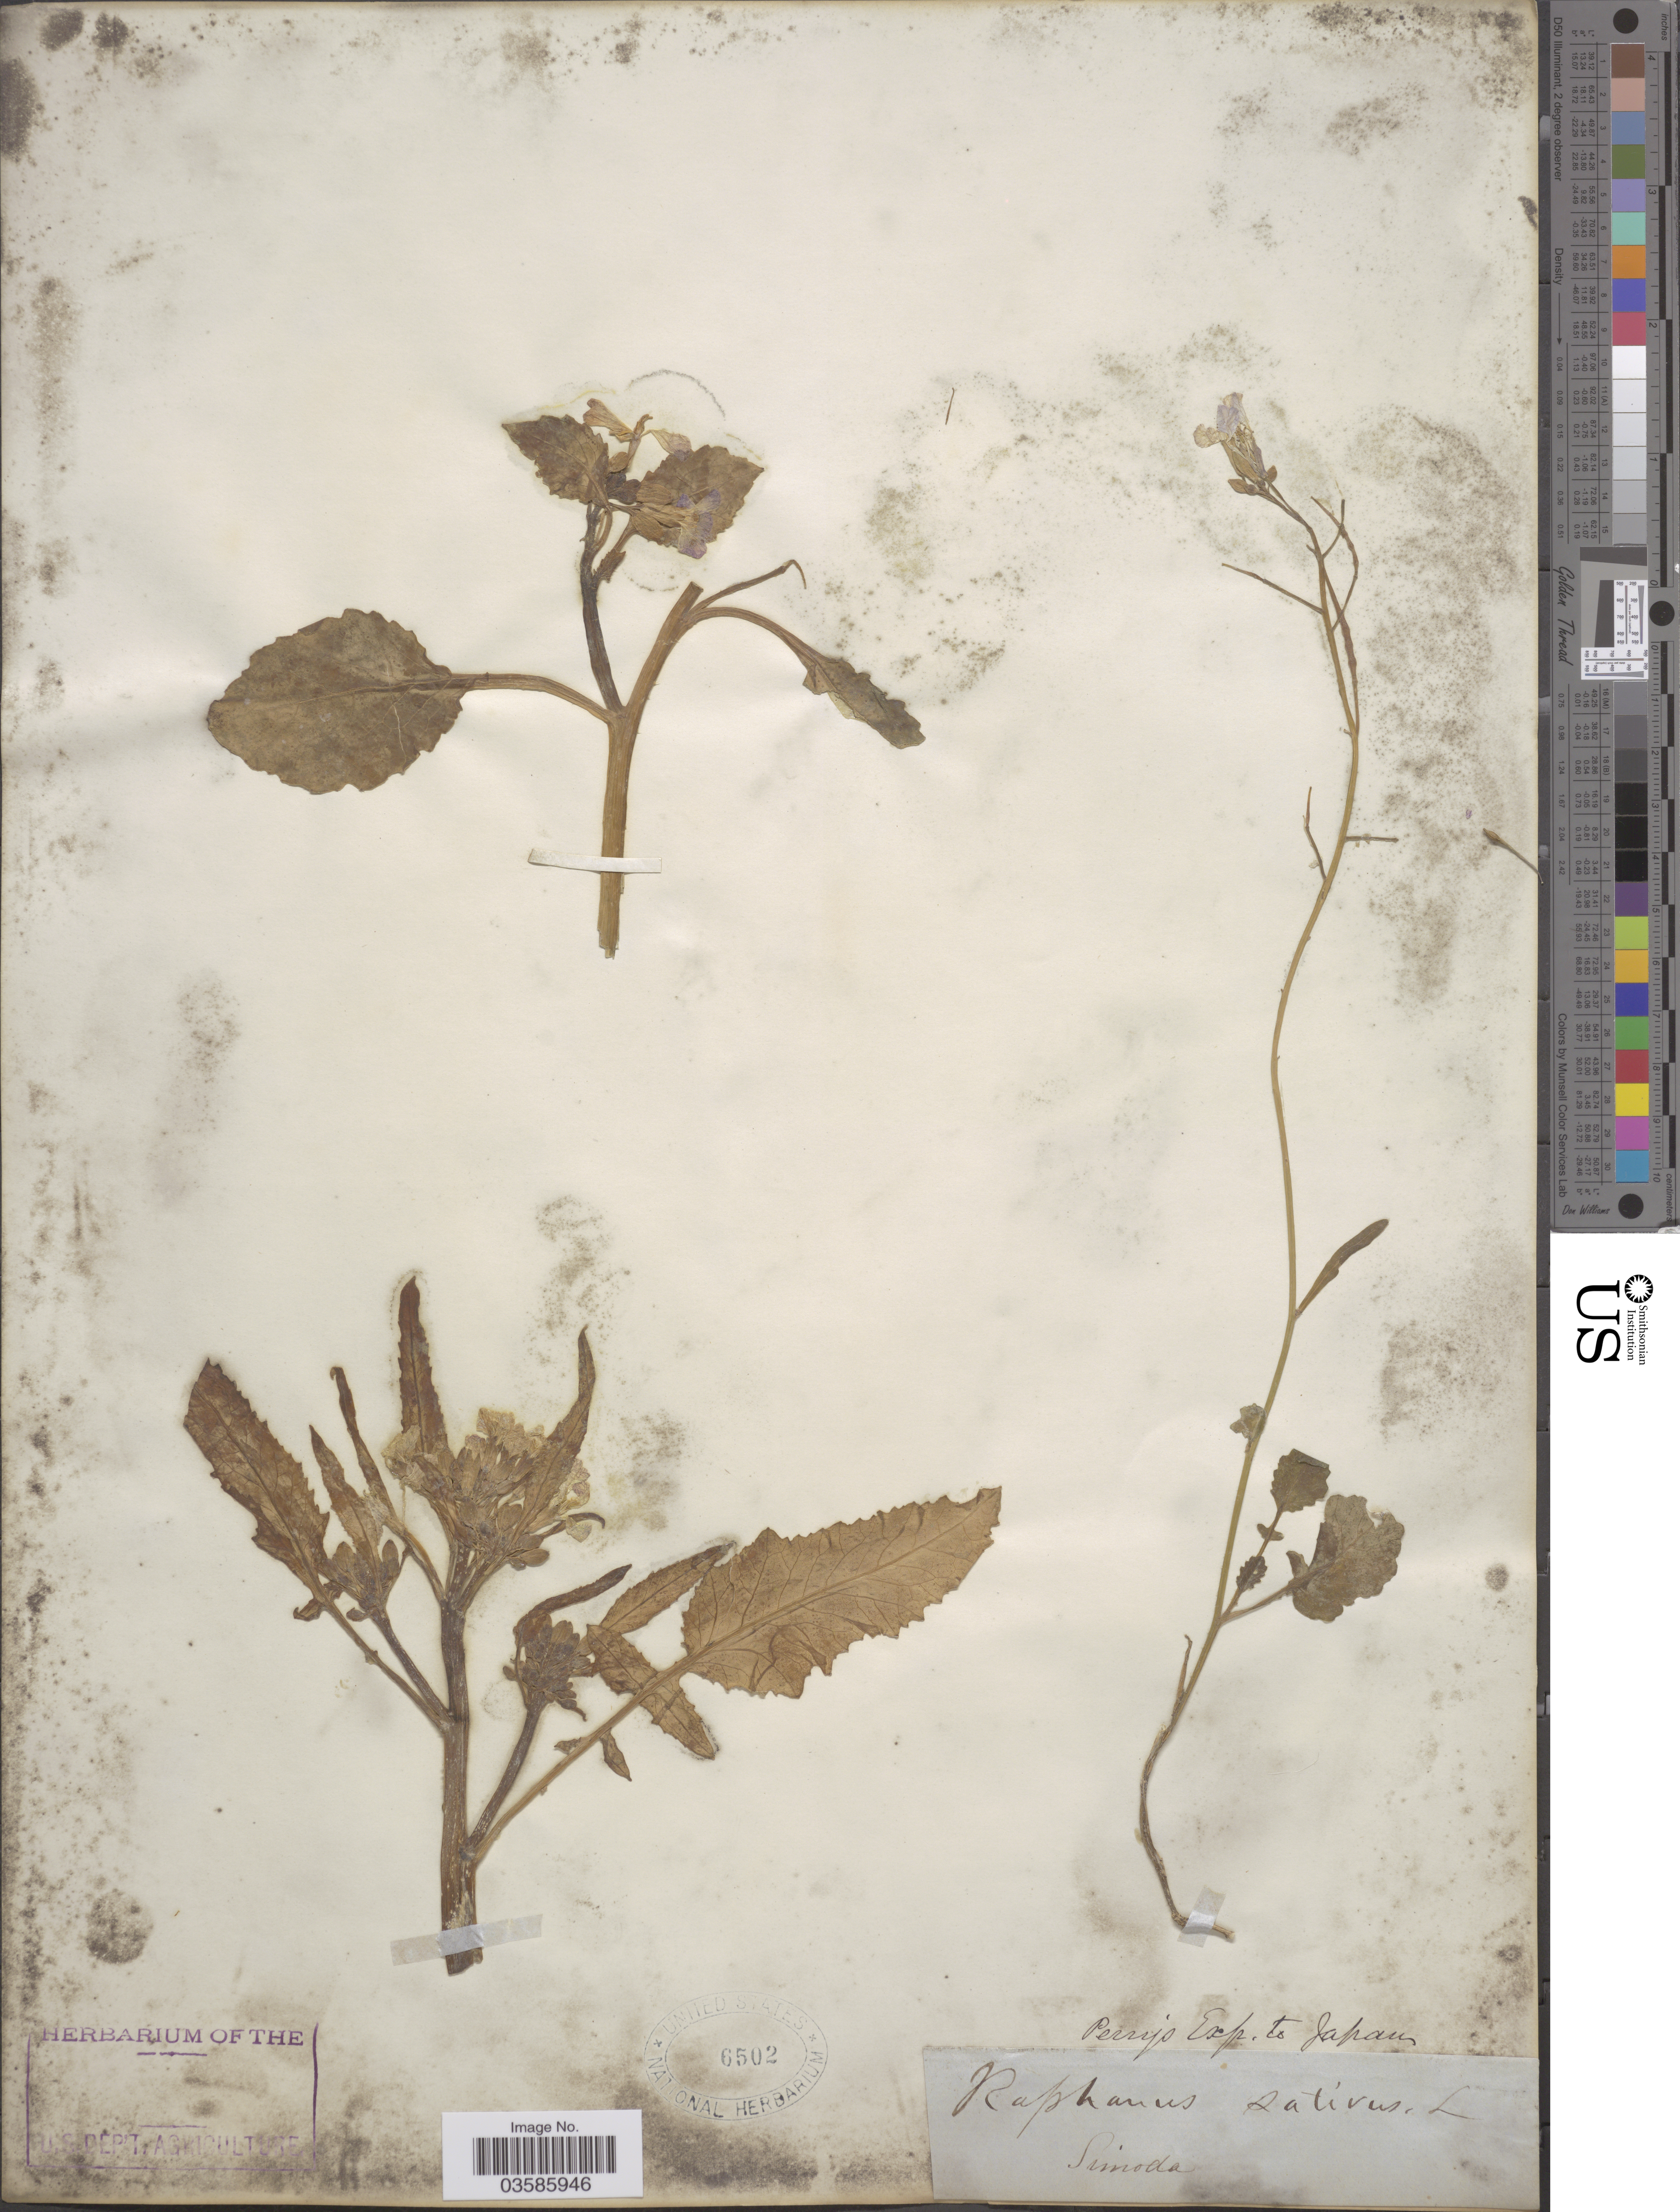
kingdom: Plantae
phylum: Tracheophyta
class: Magnoliopsida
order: Brassicales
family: Brassicaceae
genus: Raphanus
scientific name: Raphanus sativus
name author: L.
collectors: -- Perry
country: Japan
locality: Simoda.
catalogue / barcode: US 6502